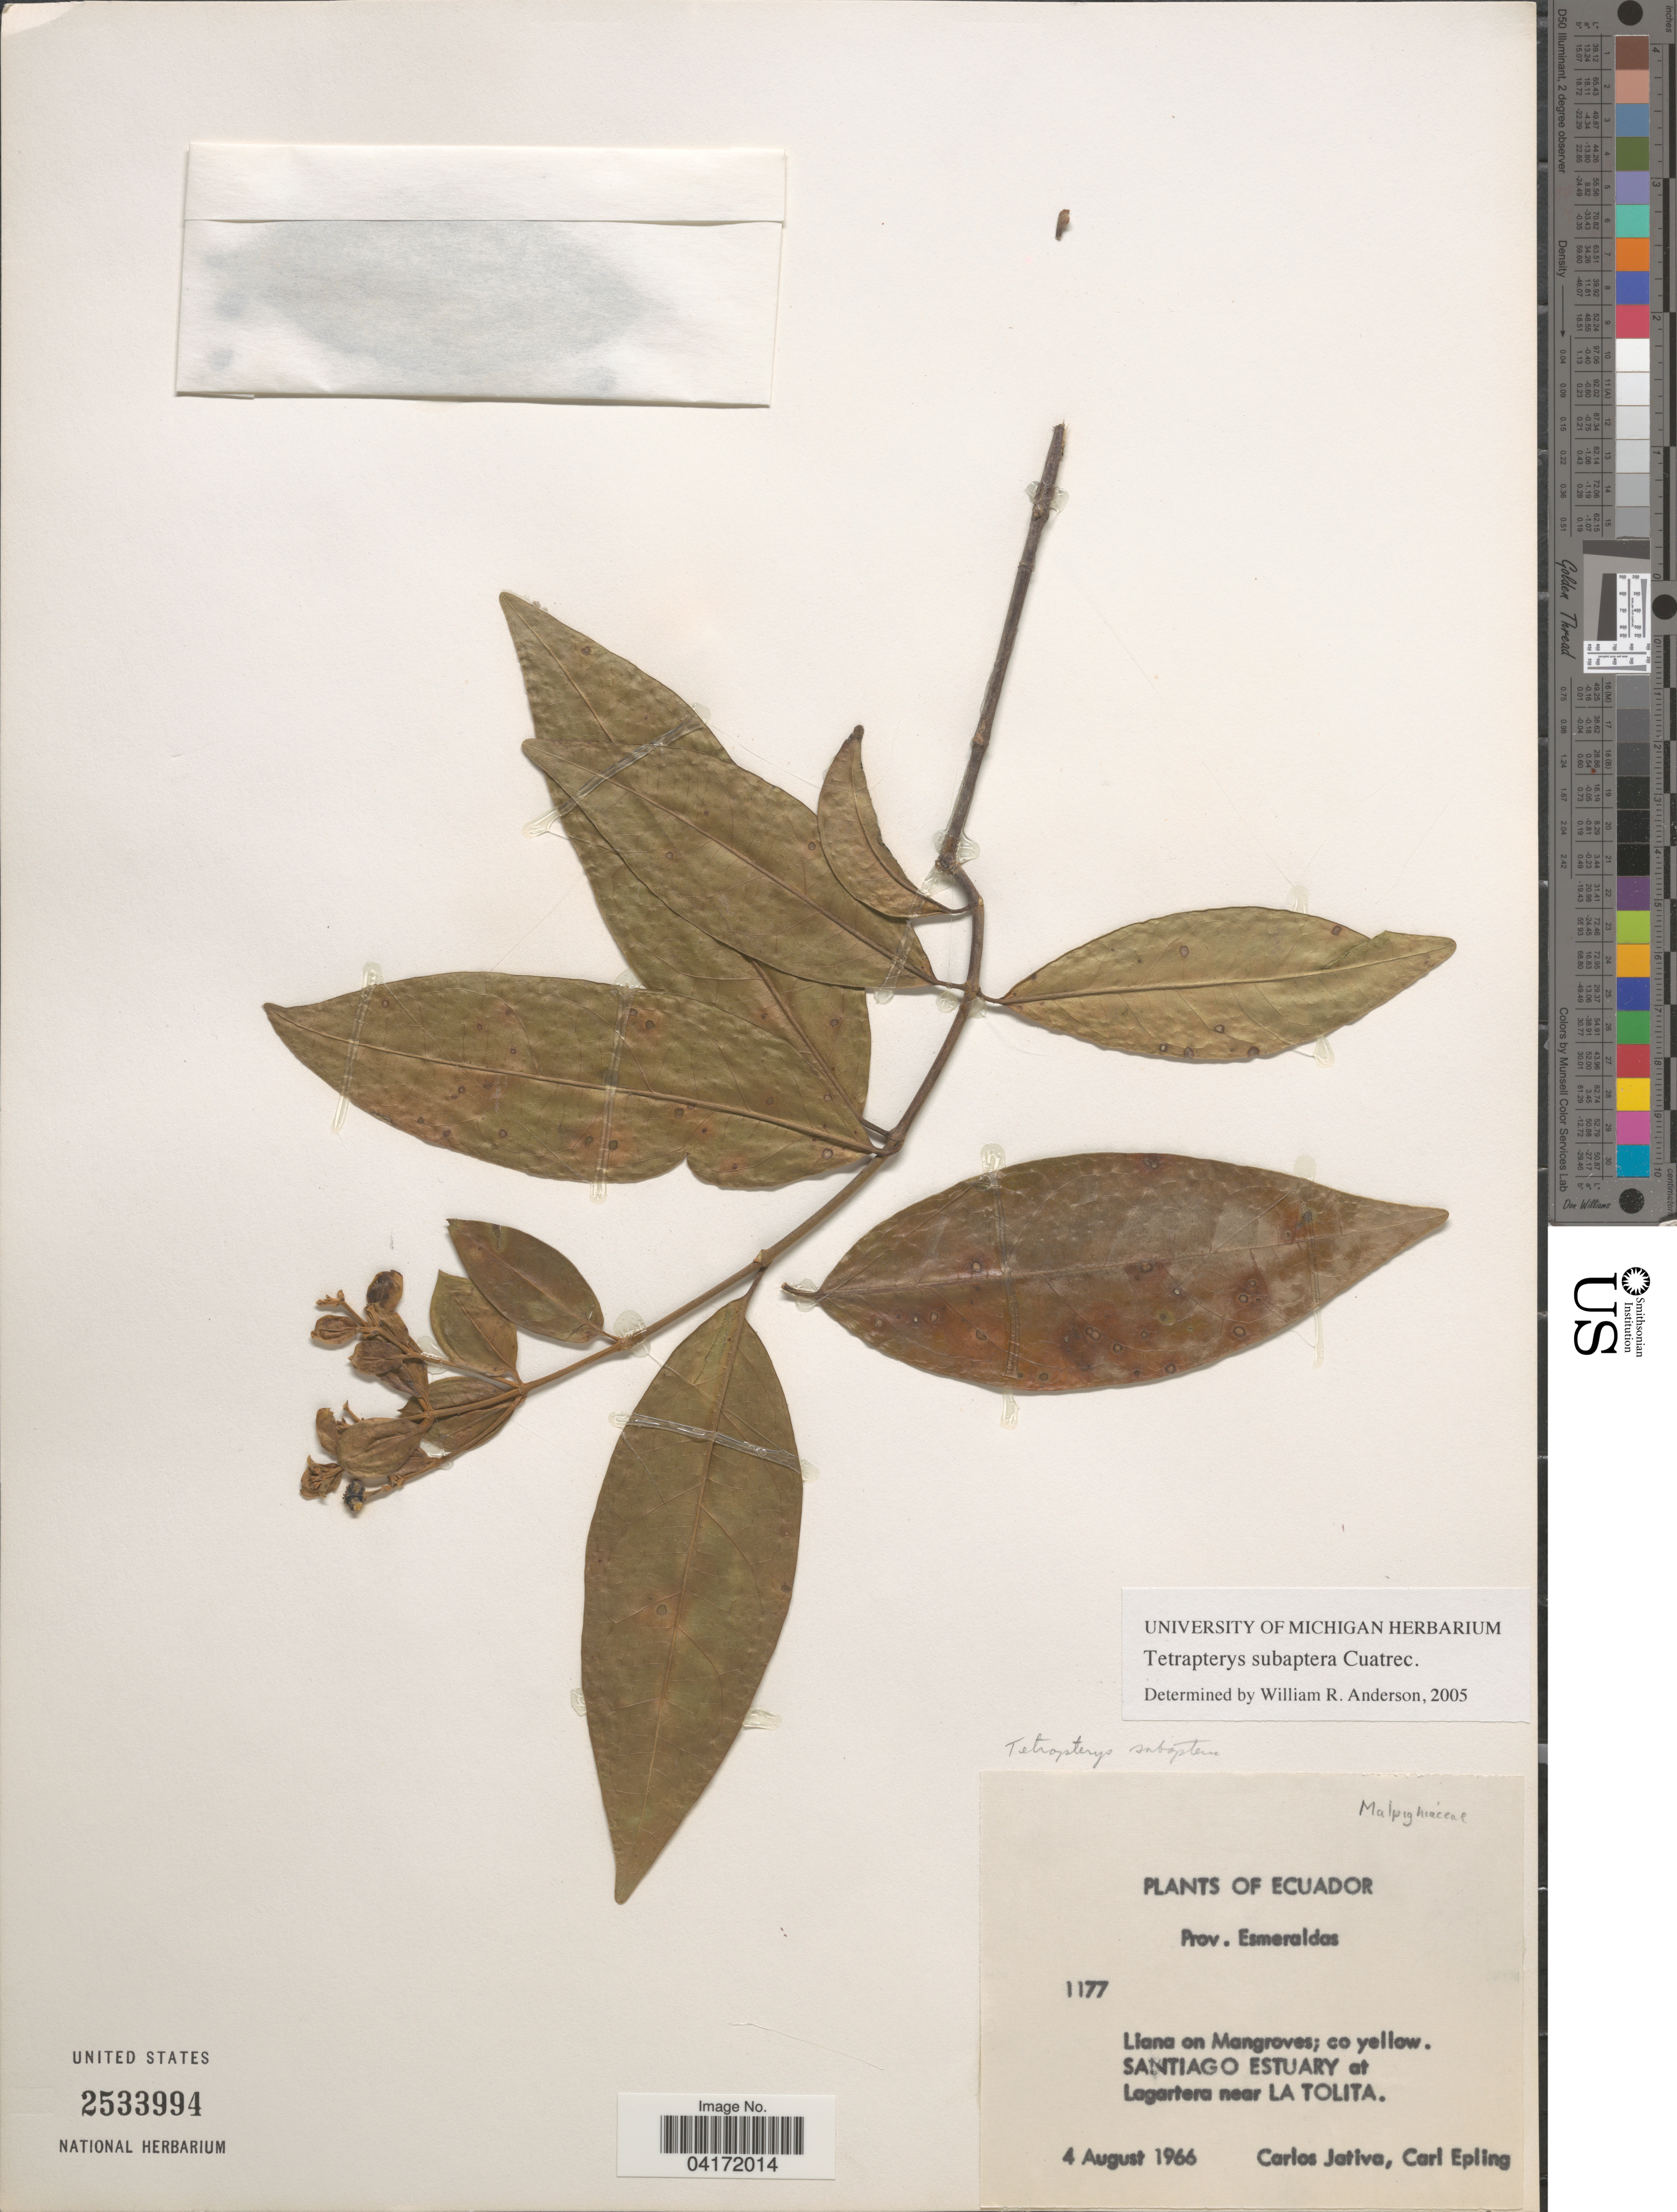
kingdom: Plantae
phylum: Tracheophyta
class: Magnoliopsida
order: Malpighiales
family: Malpighiaceae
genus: Tetrapterys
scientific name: Tetrapterys subaptera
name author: Cuatrec.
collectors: C. D. Játiva & C. C. Epling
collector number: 1177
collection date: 1966-08-04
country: Ecuador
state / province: Esmeraldas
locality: Santiago Estuary at Lagartera near La Tolita.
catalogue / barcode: US 2533994